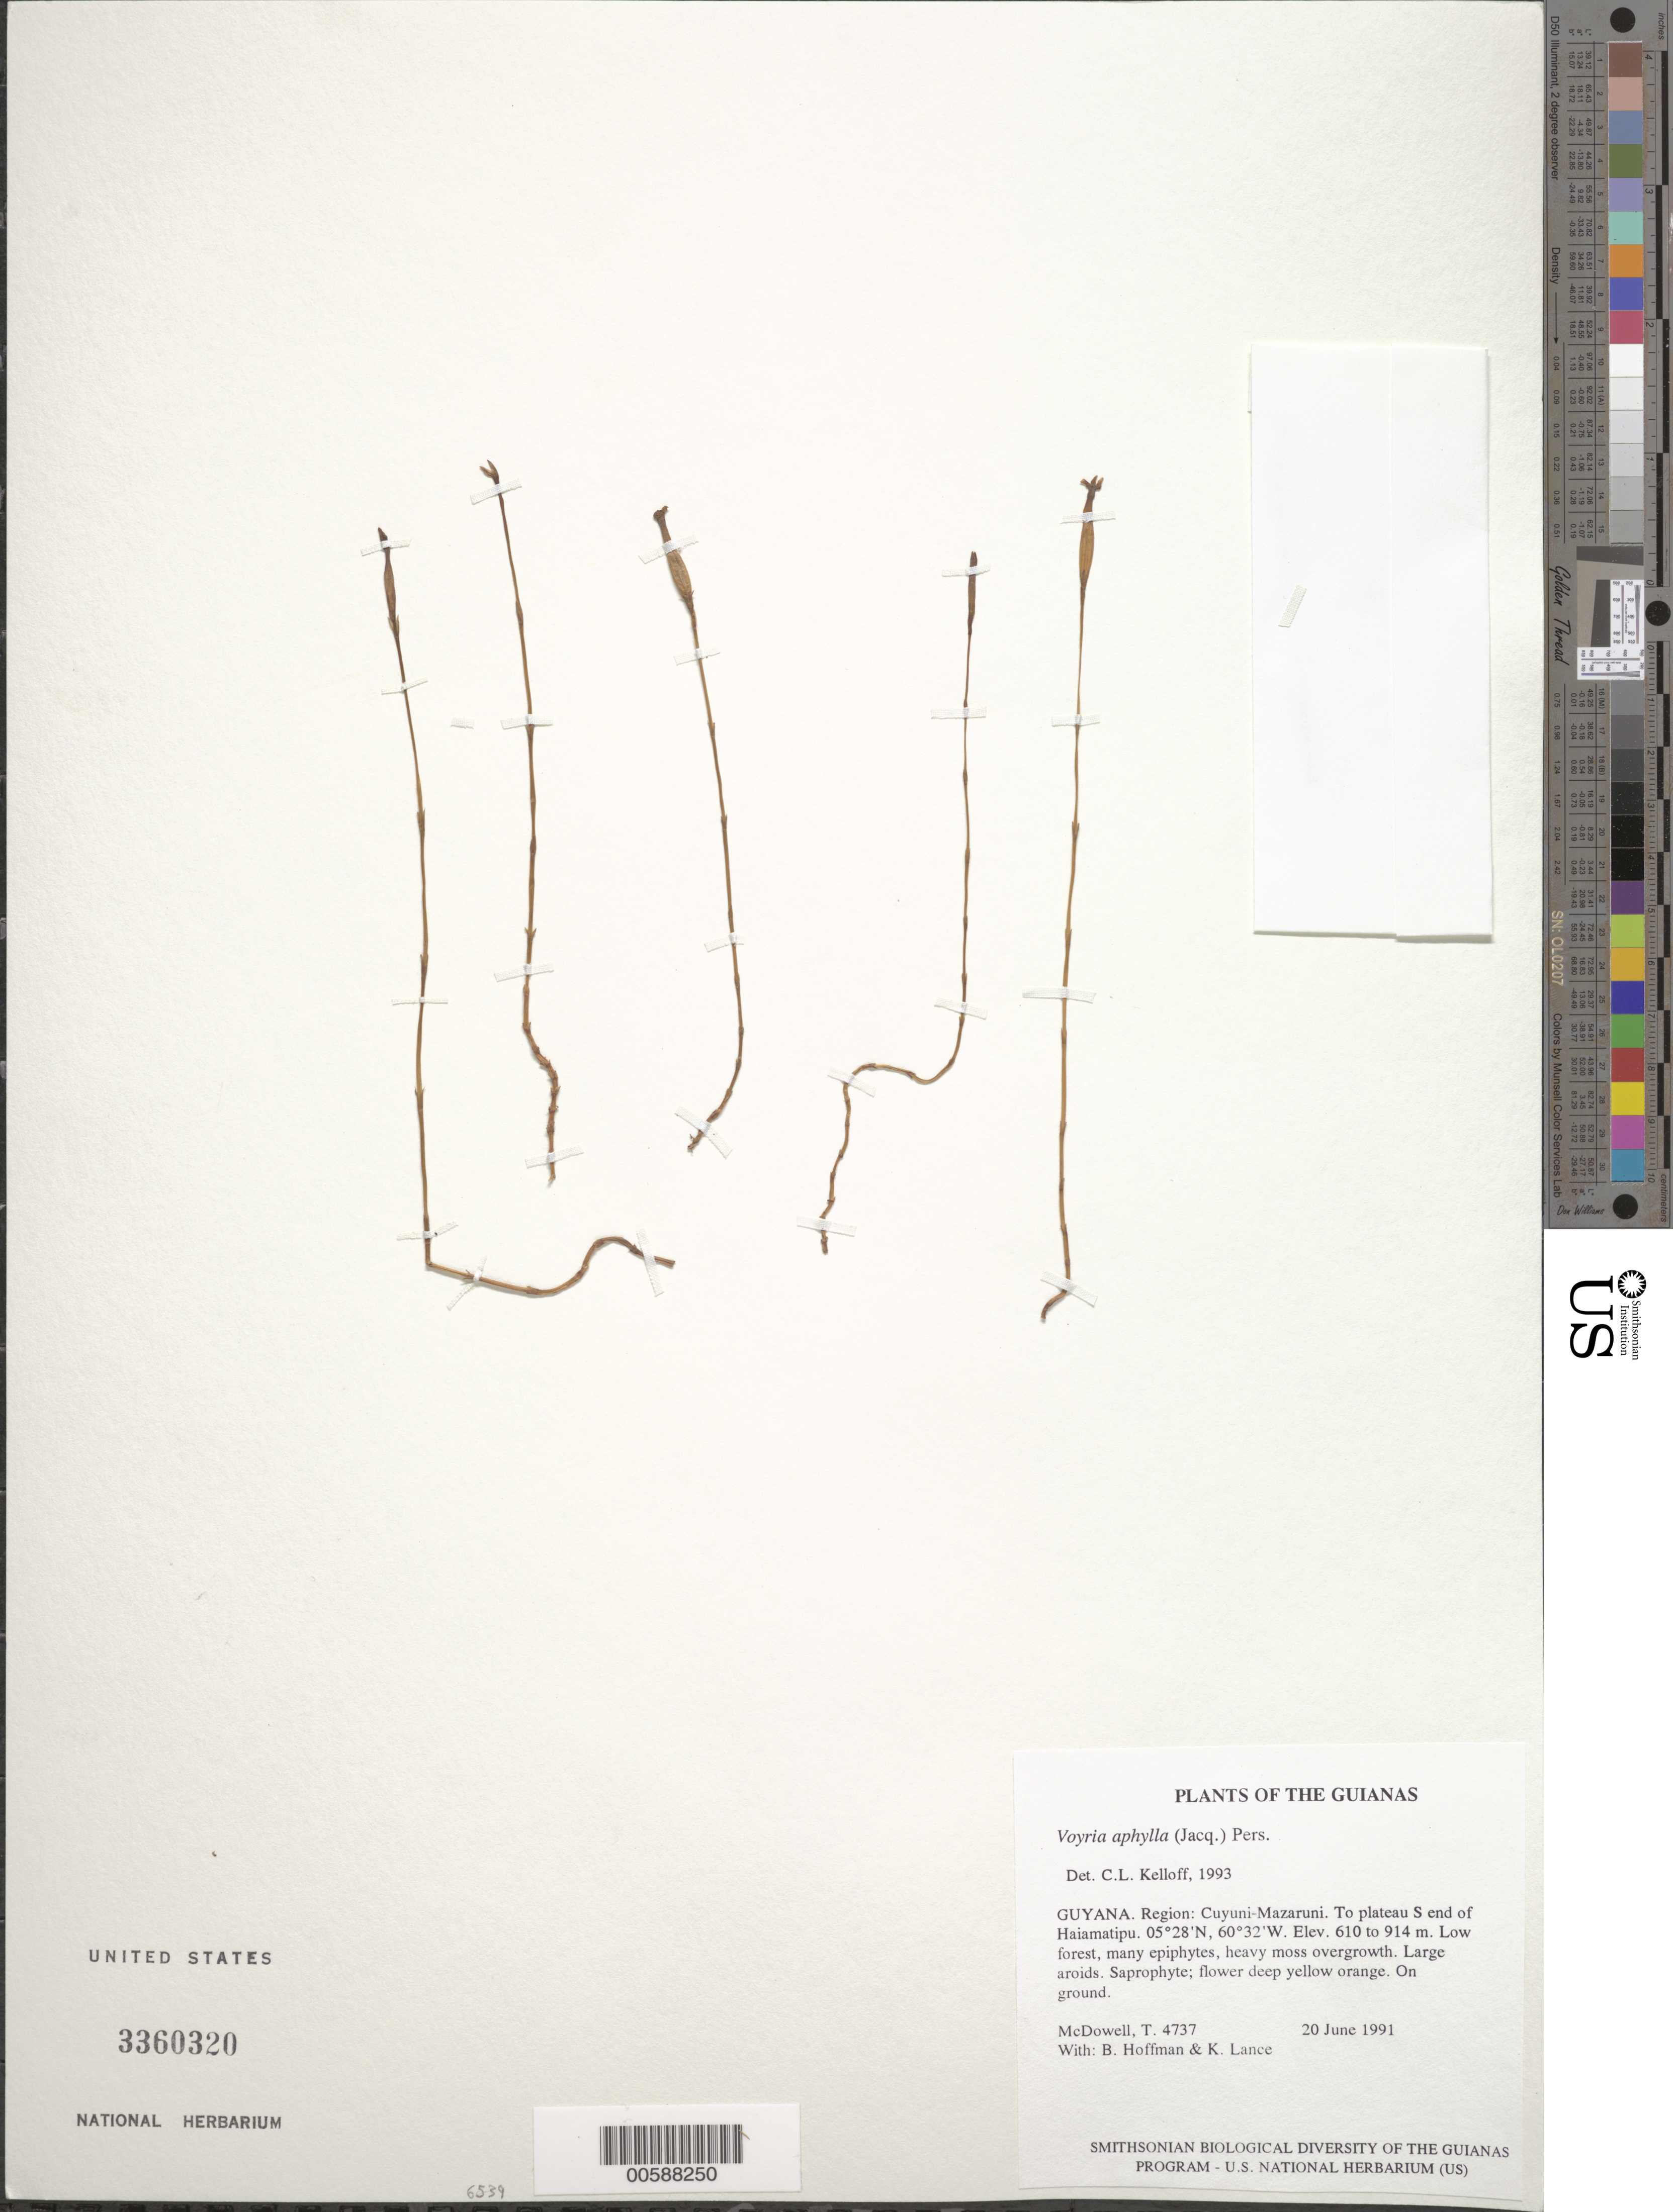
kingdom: Plantae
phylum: Tracheophyta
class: Magnoliopsida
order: Gentianales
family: Gentianaceae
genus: Voyria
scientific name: Voyria aphylla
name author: (Jacq.) Pers.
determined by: Kelloff, Carol L., (US), Smithsonian Institution - National Museum of Natural History (UNITED STATES)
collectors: T. McDowell, B. Hoffman & K. Lance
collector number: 4737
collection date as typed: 20 June 1991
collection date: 1991-06-20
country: Guyana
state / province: Cuyuni-Mazaruni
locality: To plateau at South end of Haiamatipu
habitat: Low forest, many epiphytes, heavy moss overgrowth. Large aroids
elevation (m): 610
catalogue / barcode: US 3360320